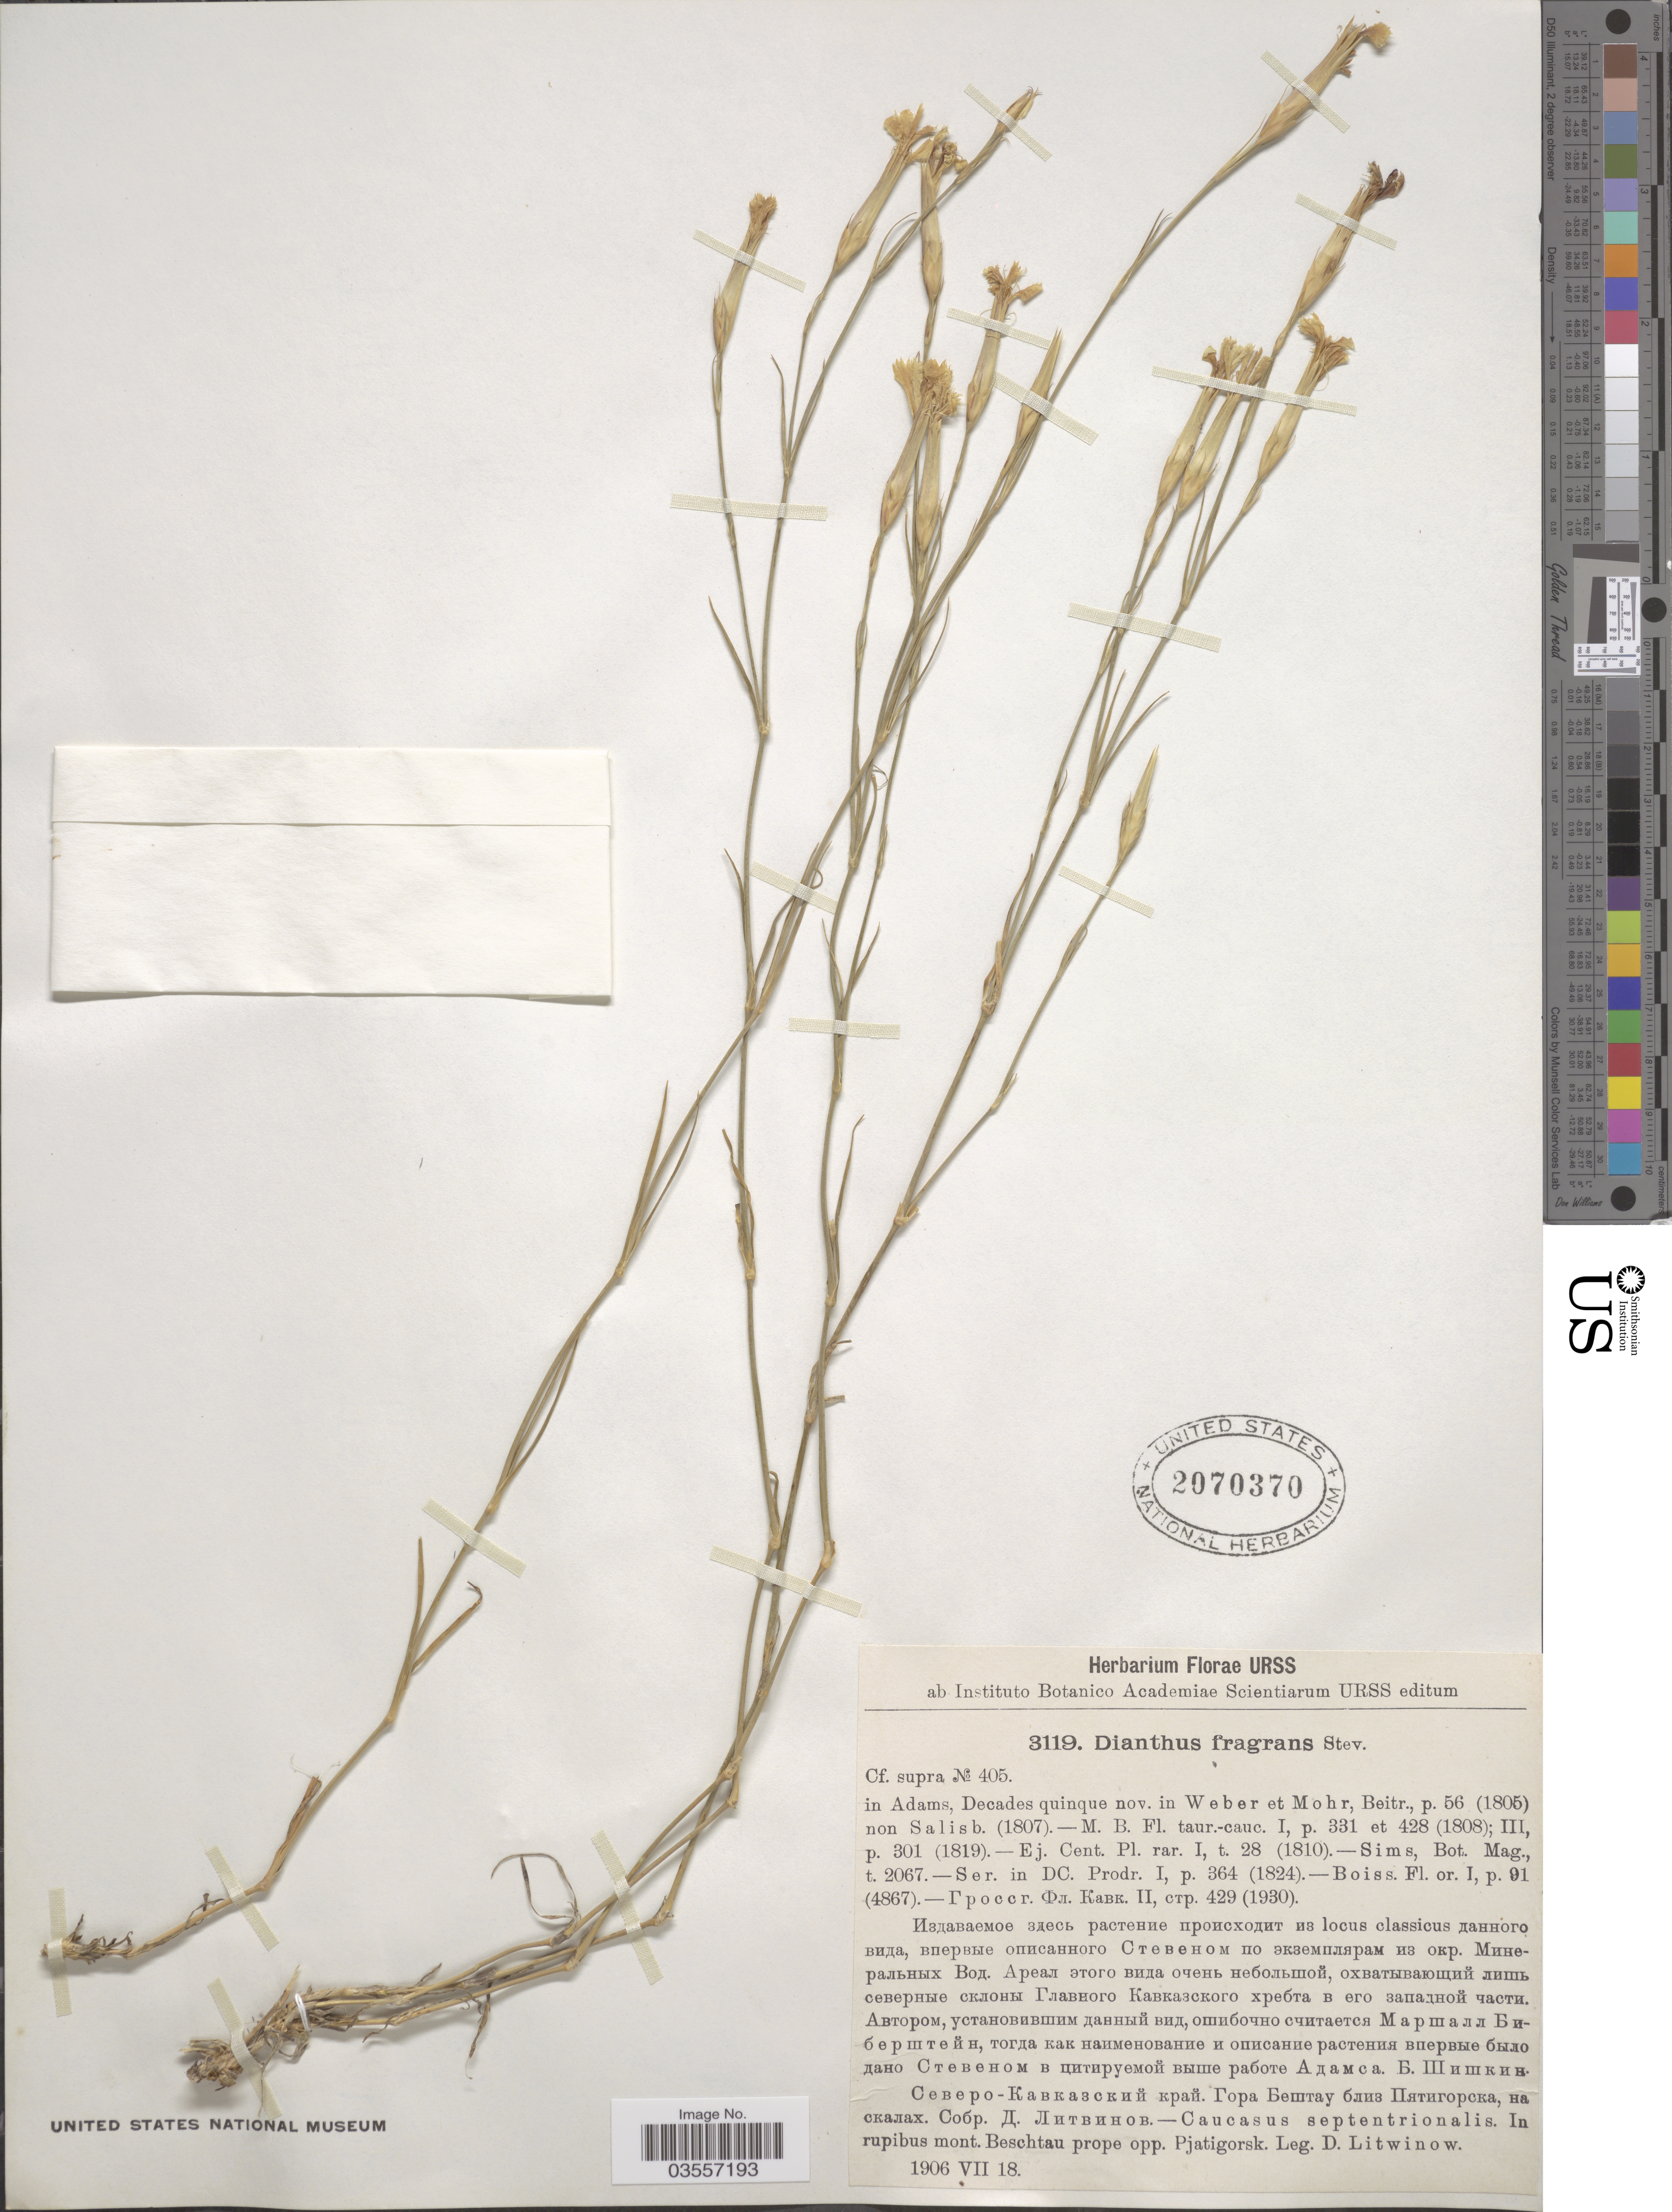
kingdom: Plantae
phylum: Tracheophyta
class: Magnoliopsida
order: Caryophyllales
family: Caryophyllaceae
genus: Dianthus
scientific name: Dianthus fragrans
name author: M. Bieb.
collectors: D. Litwinow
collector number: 3119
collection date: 1906-07-18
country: Russian Federation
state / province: Stavropol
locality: Caucasus septentrionalis. In mont. Beschtau prope opp. Pjatigorsk.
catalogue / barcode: US 2070370